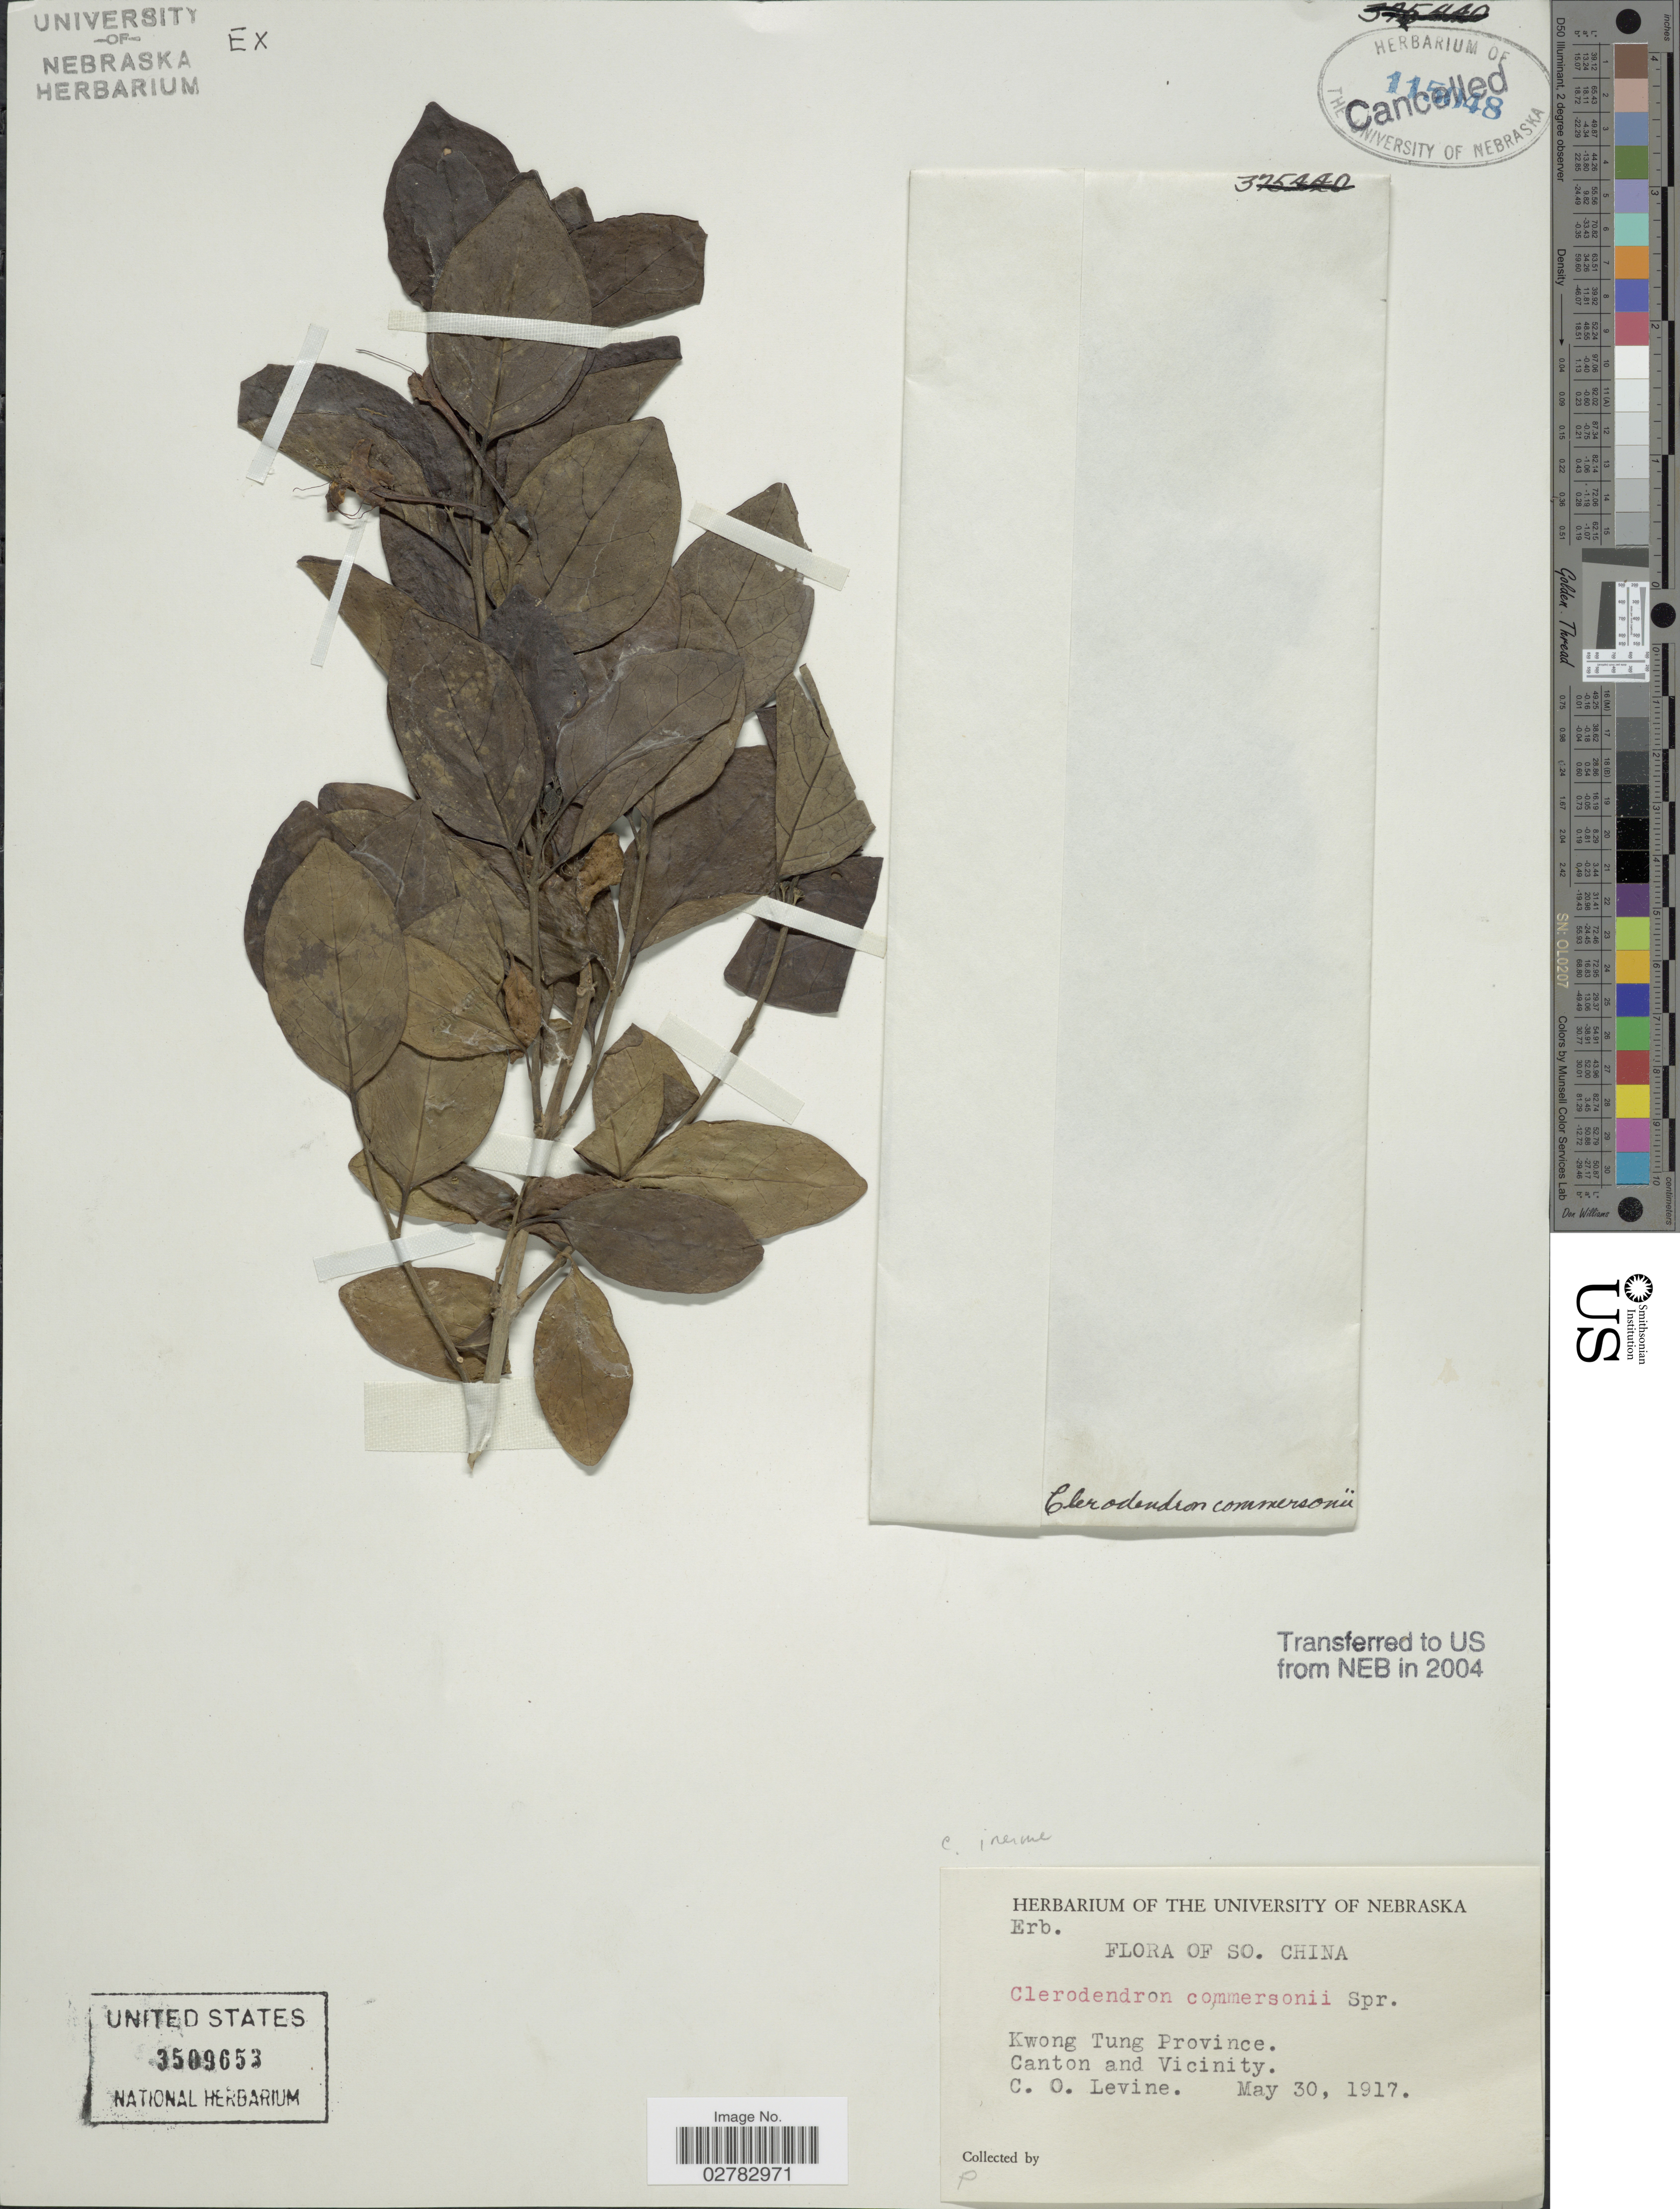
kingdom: Plantae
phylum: Tracheophyta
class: Magnoliopsida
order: Lamiales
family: Lamiaceae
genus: Clerodendrum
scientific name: Clerodendrum inerme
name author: (L.) Gaertn.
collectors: C. O. Levine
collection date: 1917-05-30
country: China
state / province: Guangdong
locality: SO. China. Kwong Tung Province. Canton and Vicinity.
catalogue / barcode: US 3509653